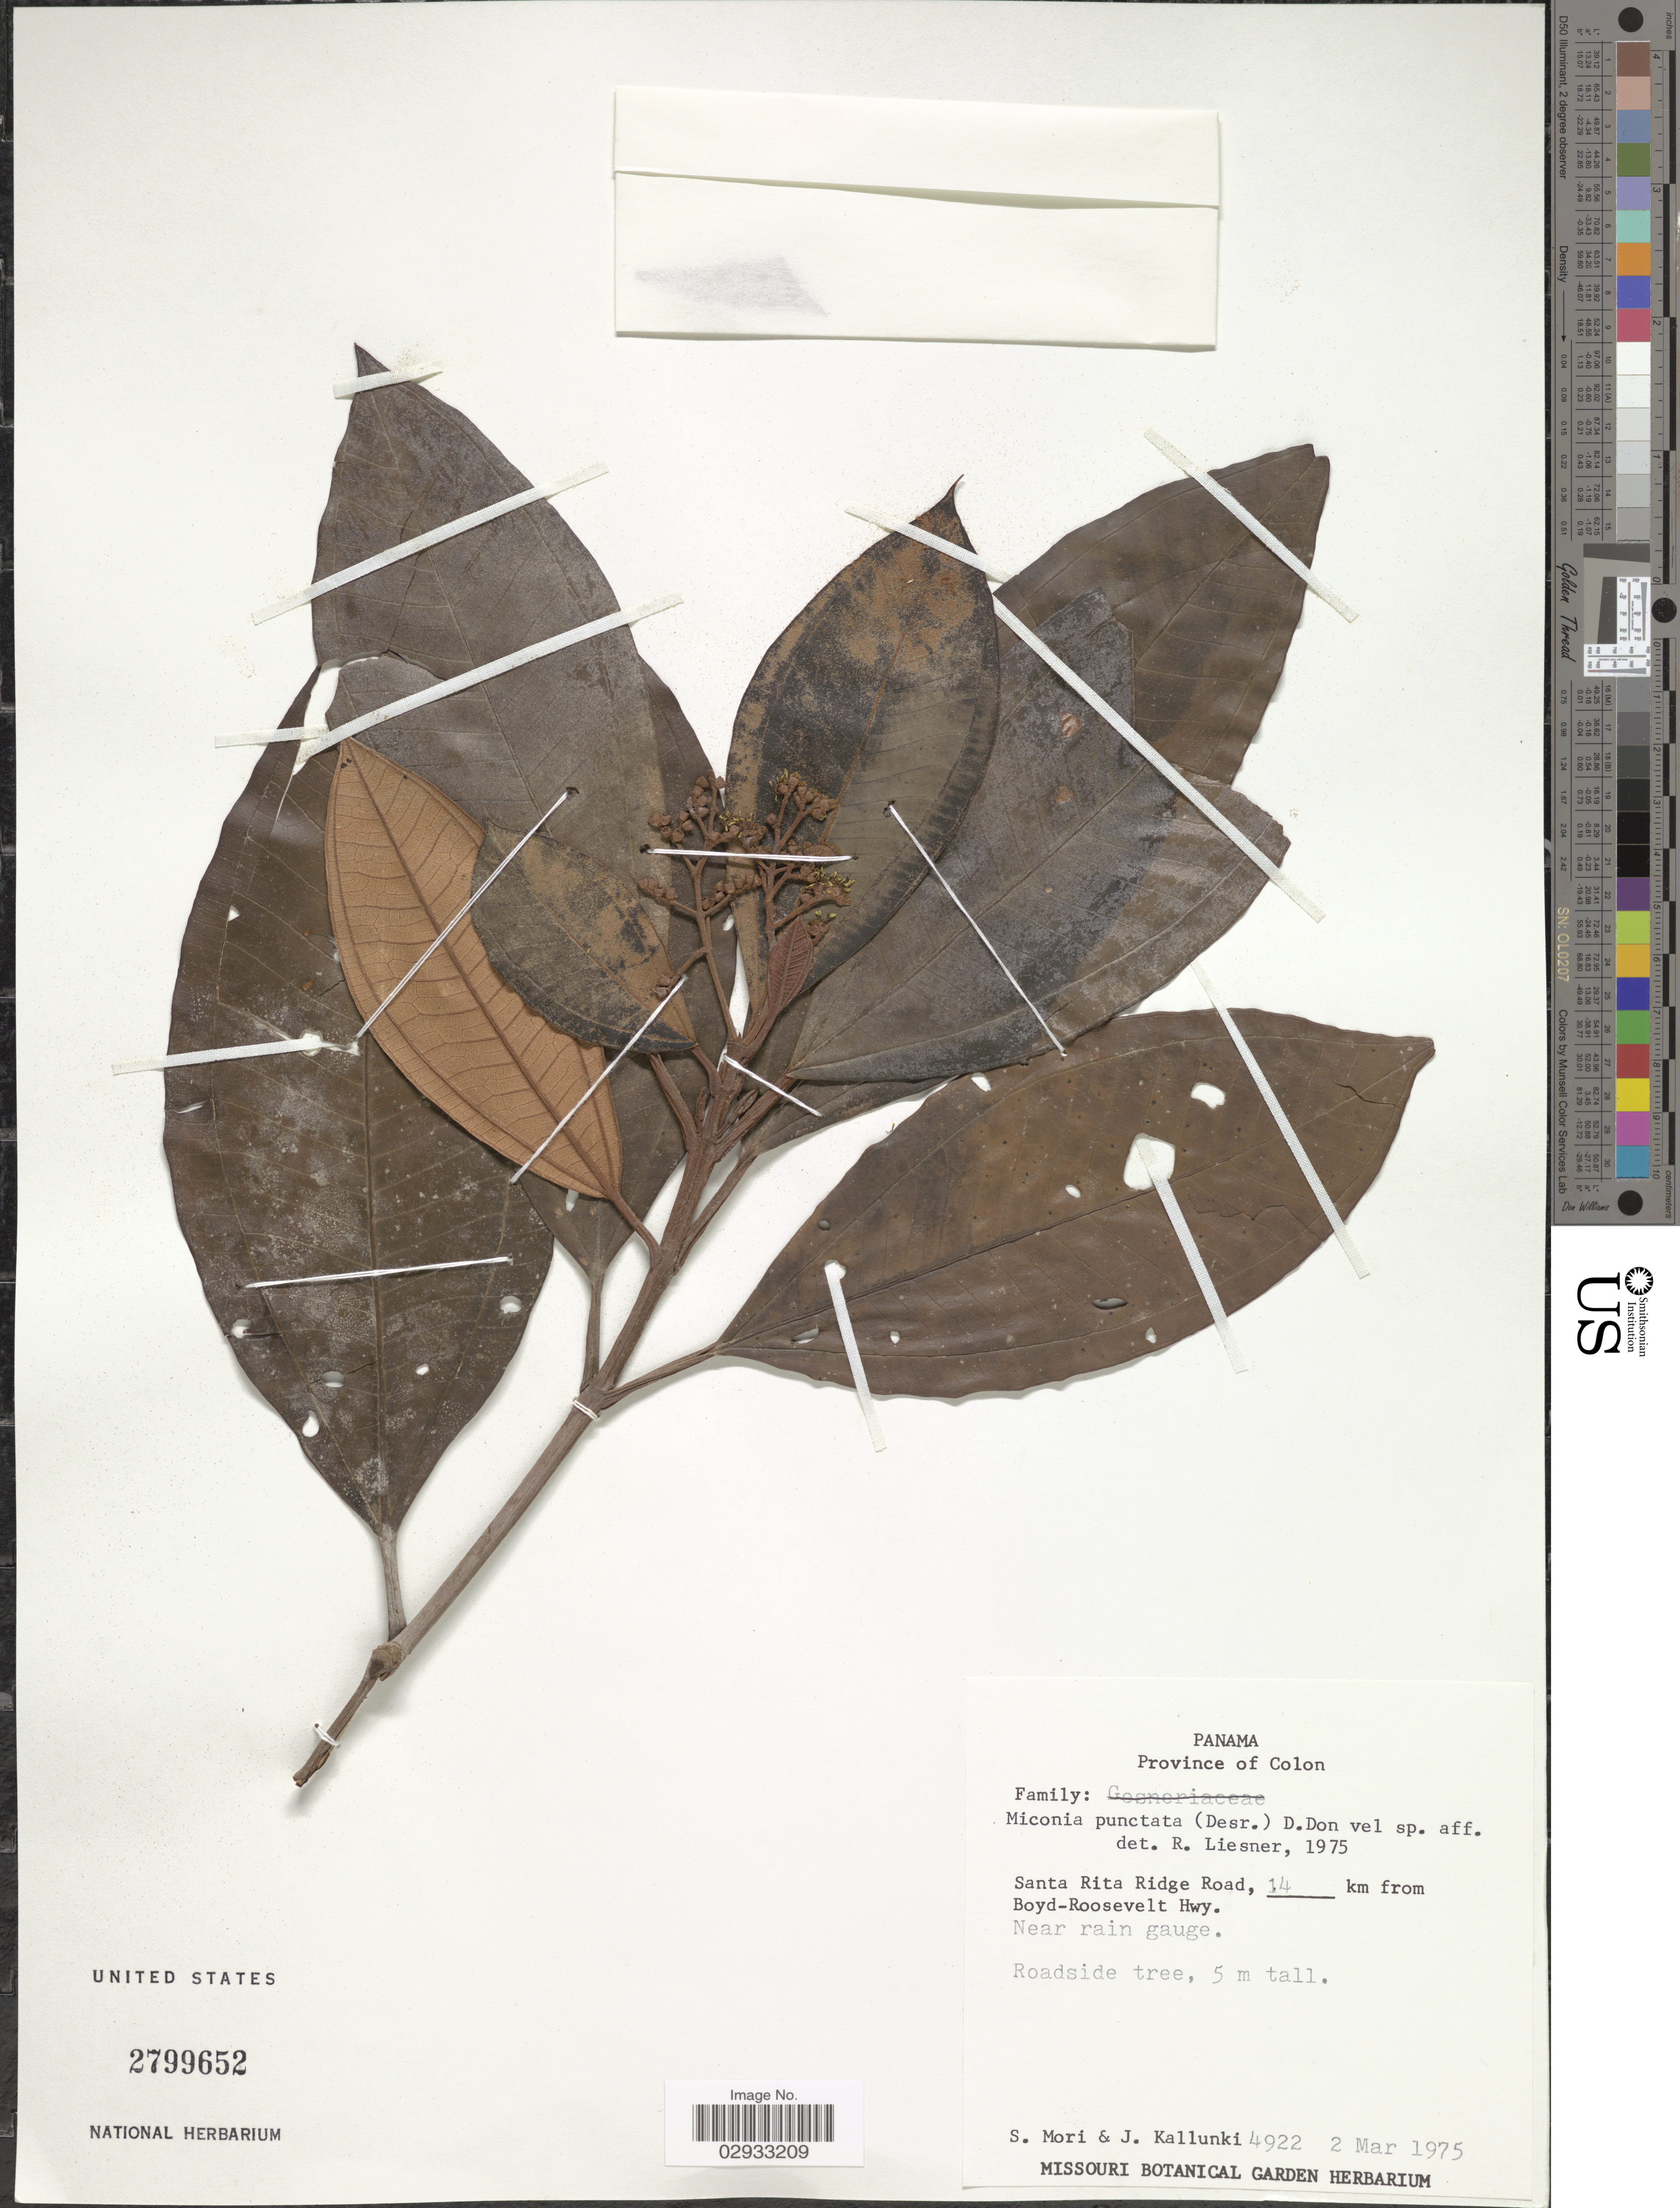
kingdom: Plantae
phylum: Tracheophyta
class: Magnoliopsida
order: Myrtales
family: Melastomataceae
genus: Miconia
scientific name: Miconia punctata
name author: (Desr.) D. Don ex DC.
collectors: S. Mori & J. Kallunki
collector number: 4922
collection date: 1975-03-02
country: Panama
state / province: Colón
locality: Province of Colon. Santa Rita Ridge Road, 14 km from Boyd-Roosevelt Hwy. Near rain gauge.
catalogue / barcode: US 2799652